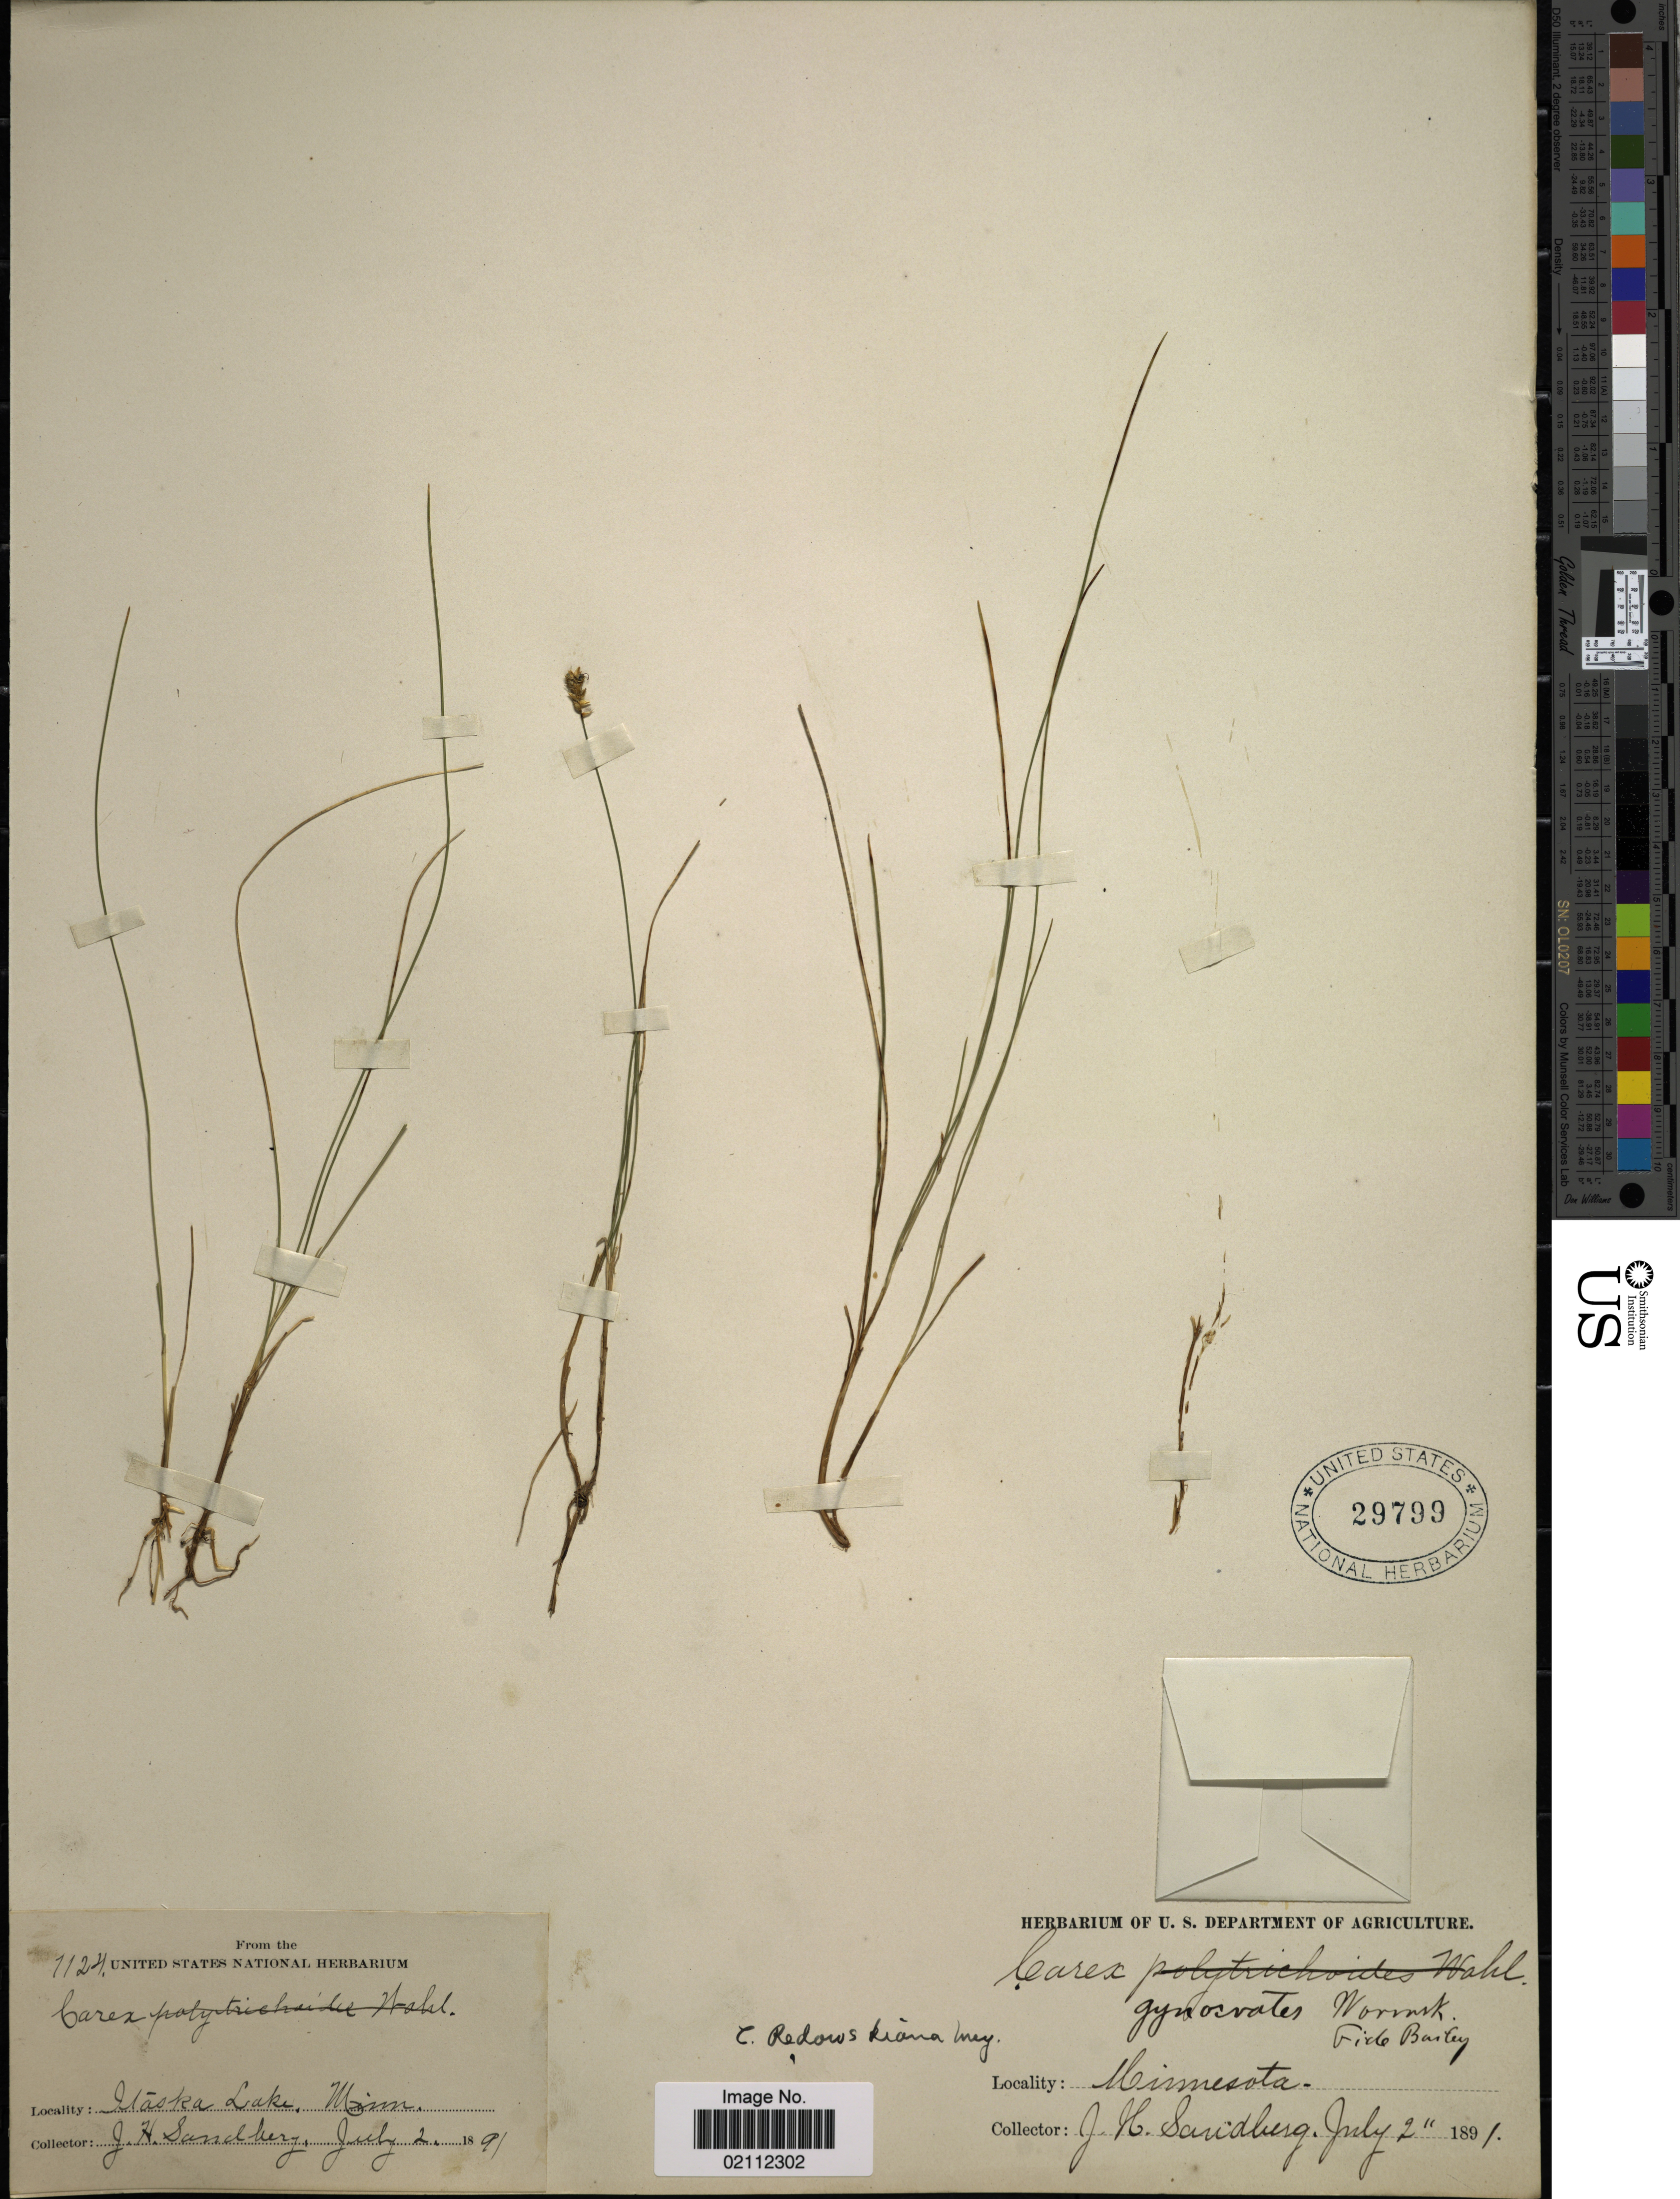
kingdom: Plantae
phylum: Tracheophyta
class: Liliopsida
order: Poales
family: Cyperaceae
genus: Carex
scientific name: Carex nardina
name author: (Hornem.) Fr.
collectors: J. H. Sandberg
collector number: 1124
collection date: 1891-07-02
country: United States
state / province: Minnesota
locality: Itaska Lake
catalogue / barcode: US 29799